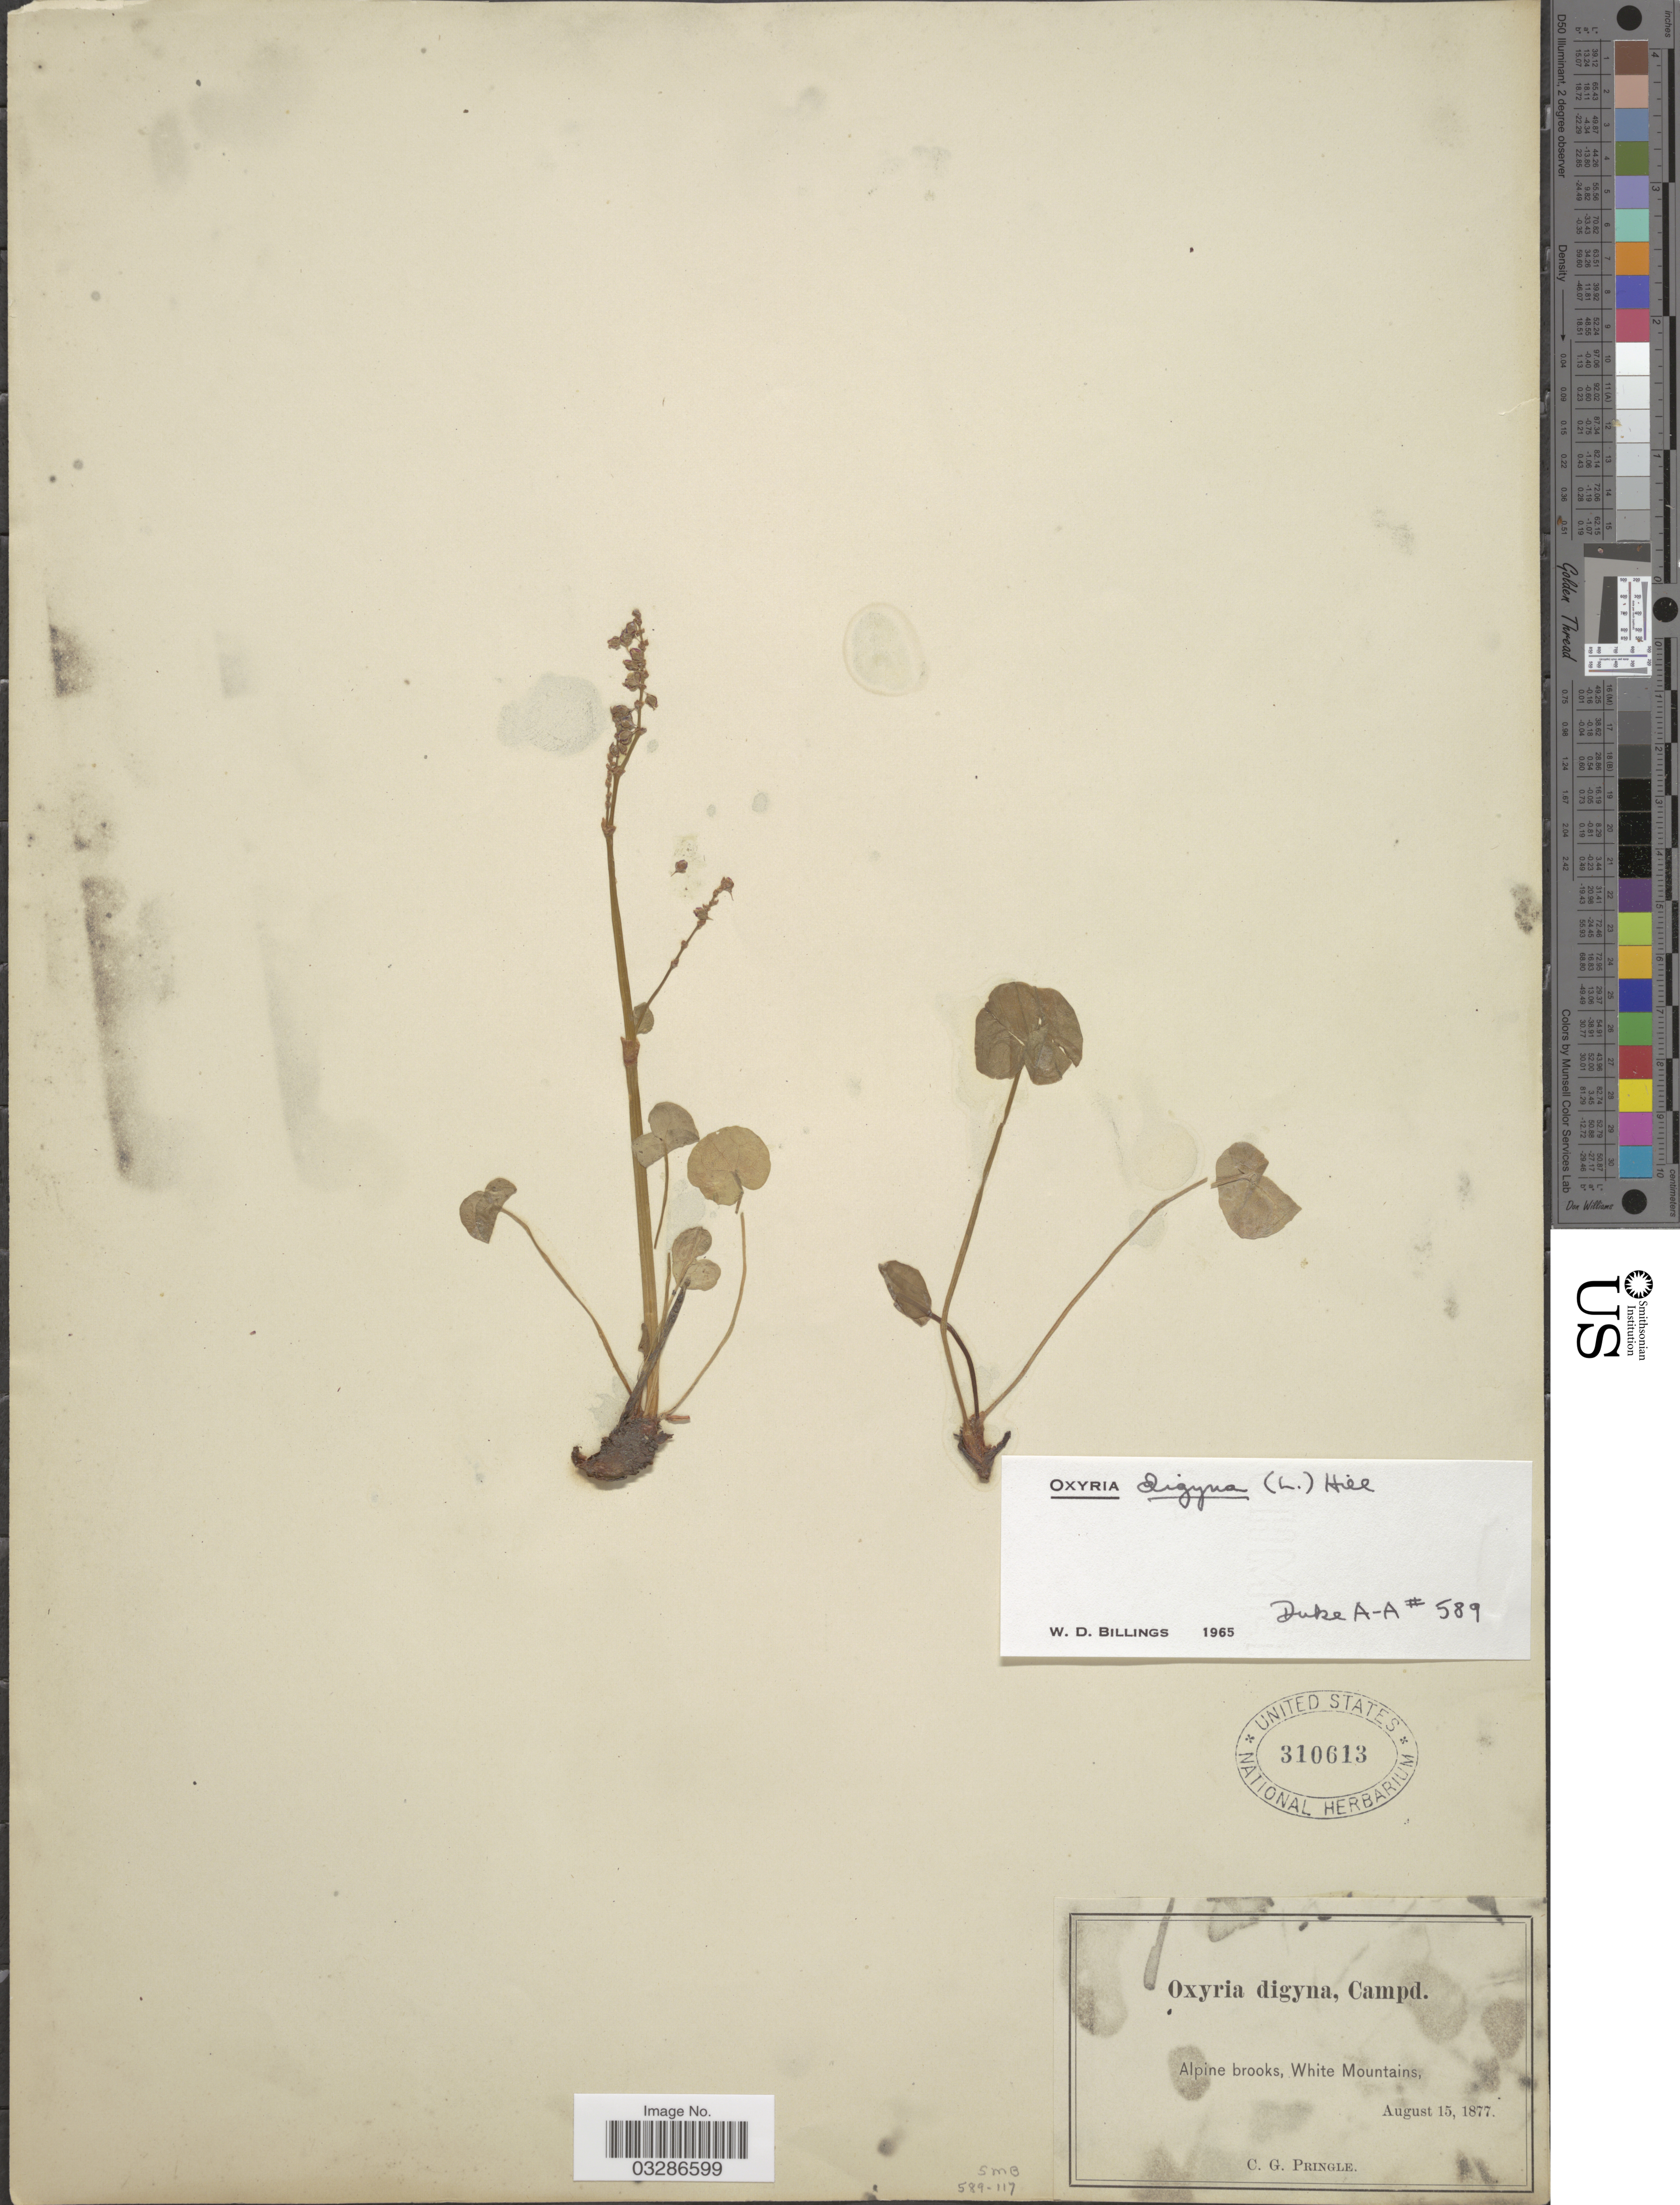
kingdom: Plantae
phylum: Tracheophyta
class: Magnoliopsida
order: Caryophyllales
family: Polygonaceae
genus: Oxyria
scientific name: Oxyria digyna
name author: (L.) Hill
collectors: C. G. Pringle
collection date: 1877-08-15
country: United States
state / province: New Hampshire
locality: Alpine brooks, White Mountains.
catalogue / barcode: US 310613